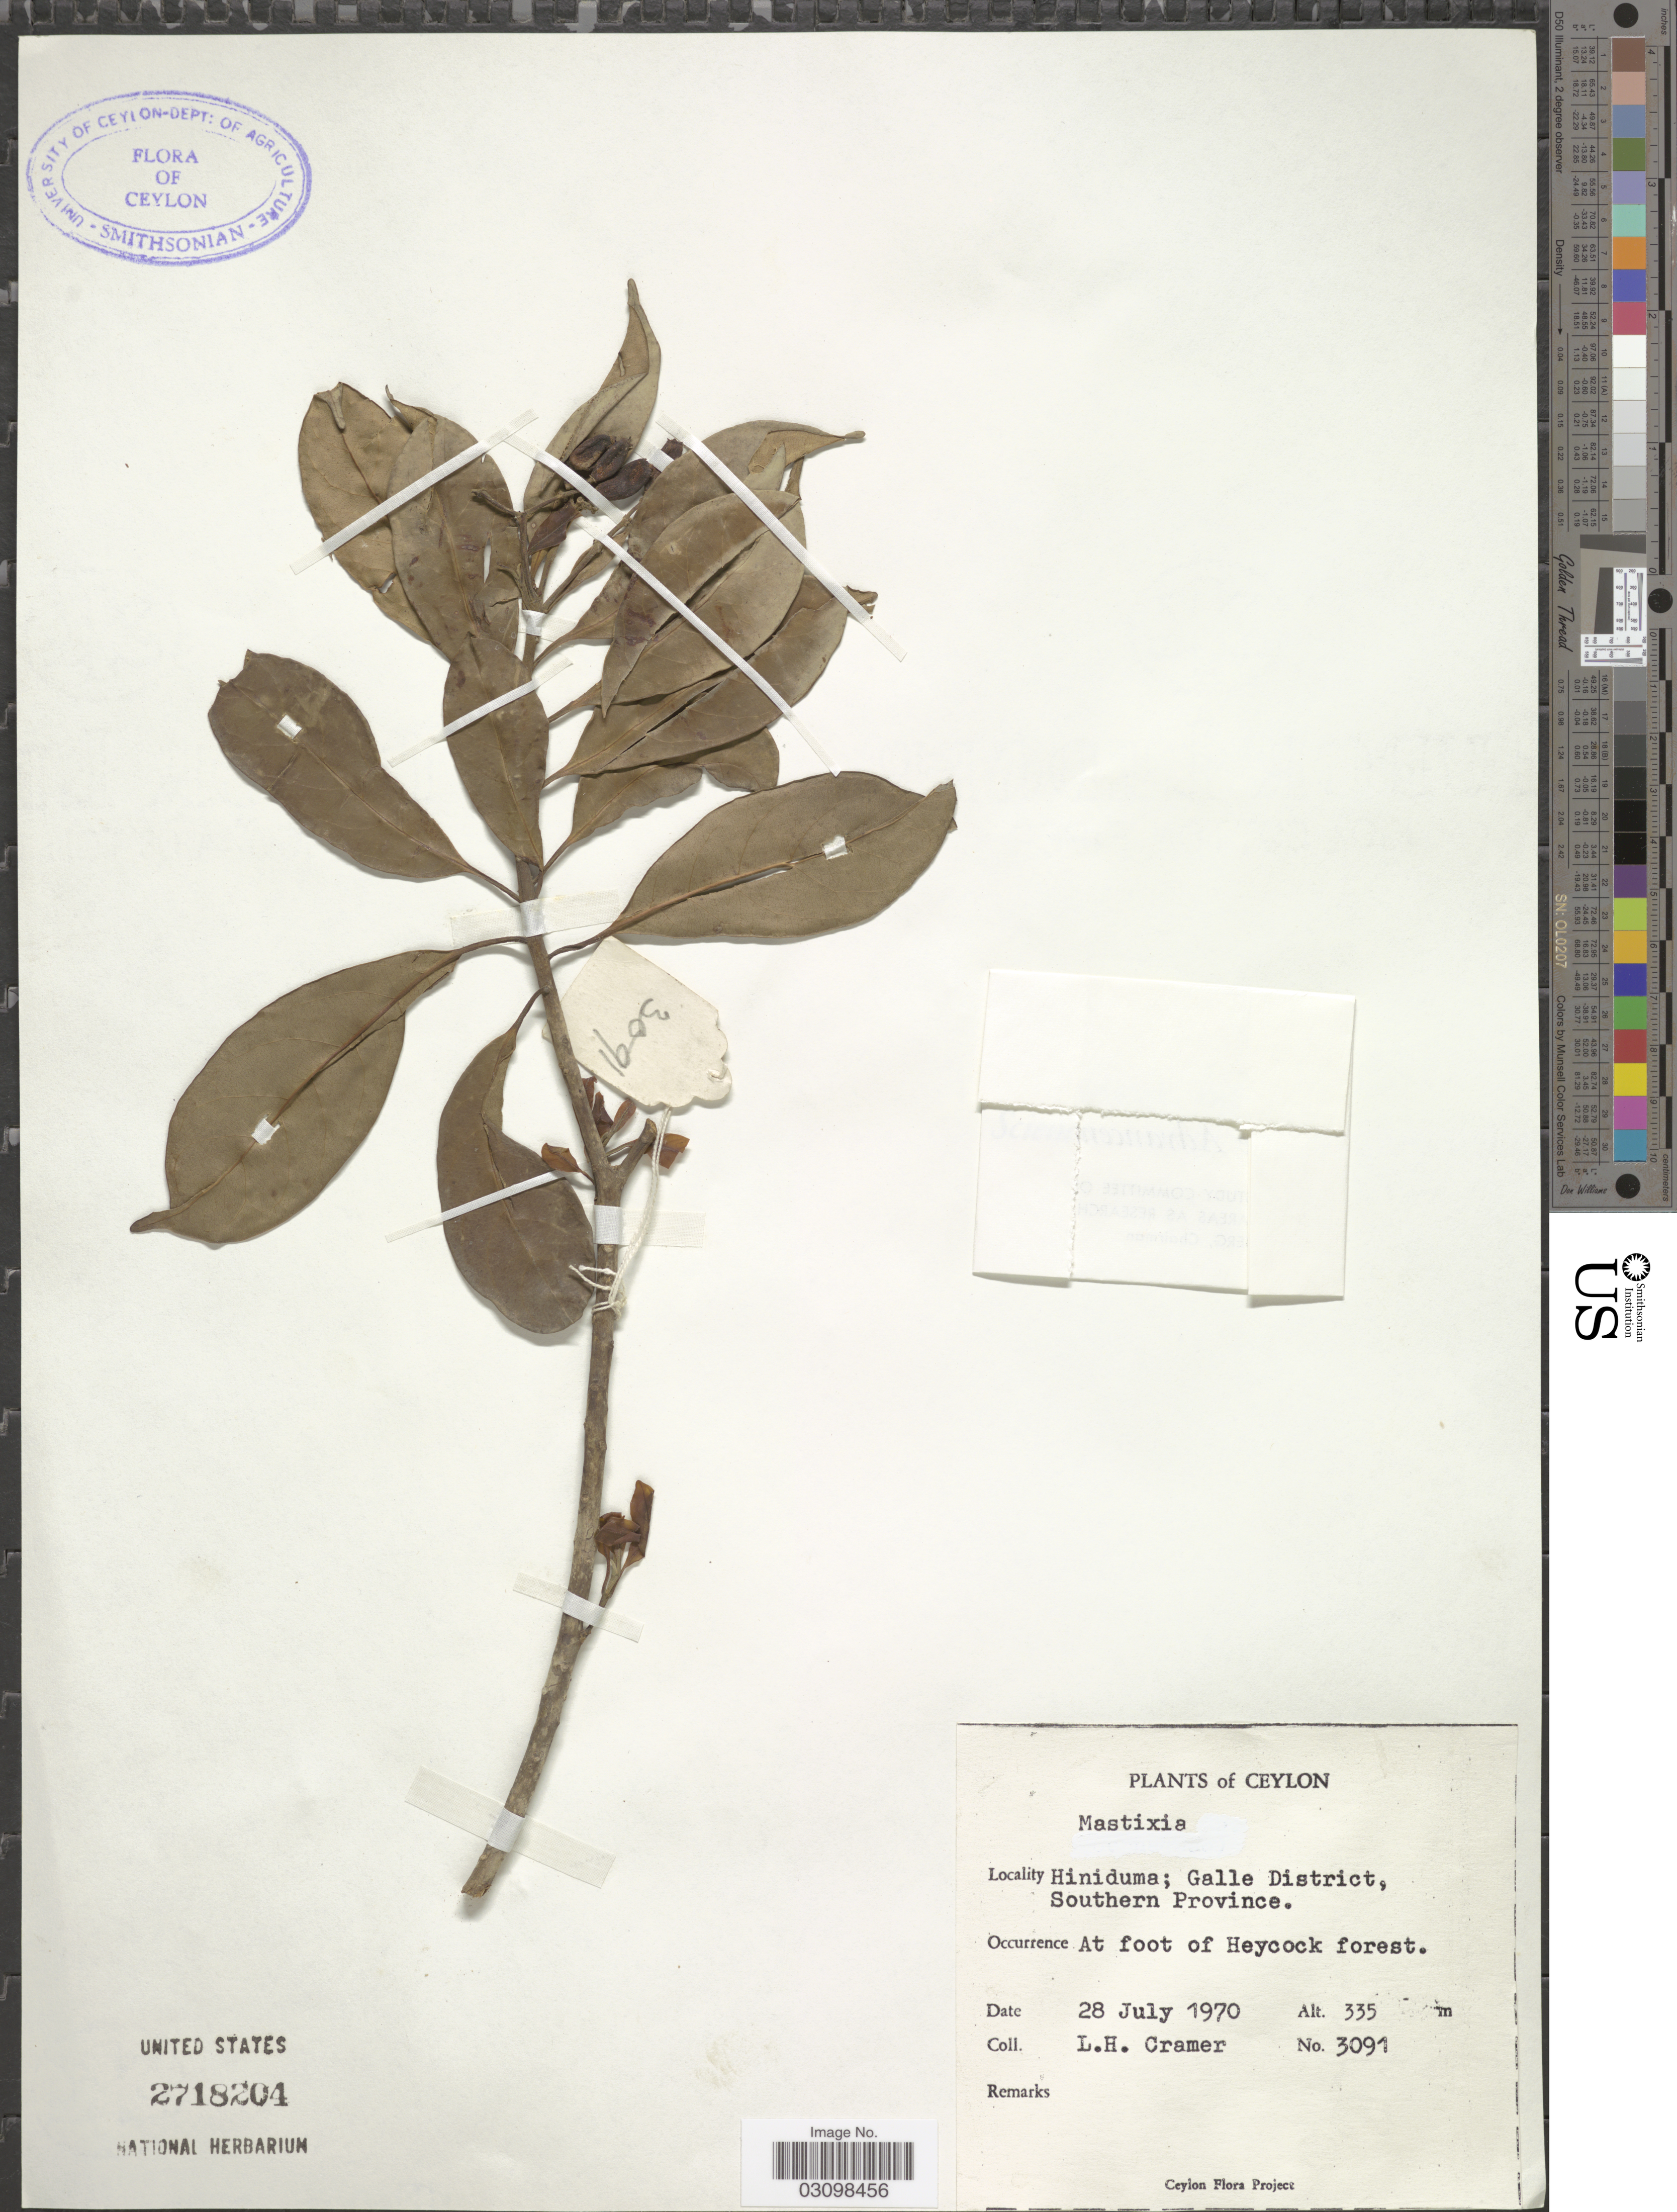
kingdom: Plantae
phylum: Tracheophyta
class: Magnoliopsida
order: Cornales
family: Nyssaceae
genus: Mastixia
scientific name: Mastixia sp.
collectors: L. H. Cramer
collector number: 3091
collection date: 1970-07-28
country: Sri Lanka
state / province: Southern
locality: Ceylon. Hiniduma; Galle District. At foot of Heycock forest.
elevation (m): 335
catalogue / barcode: US 2718204